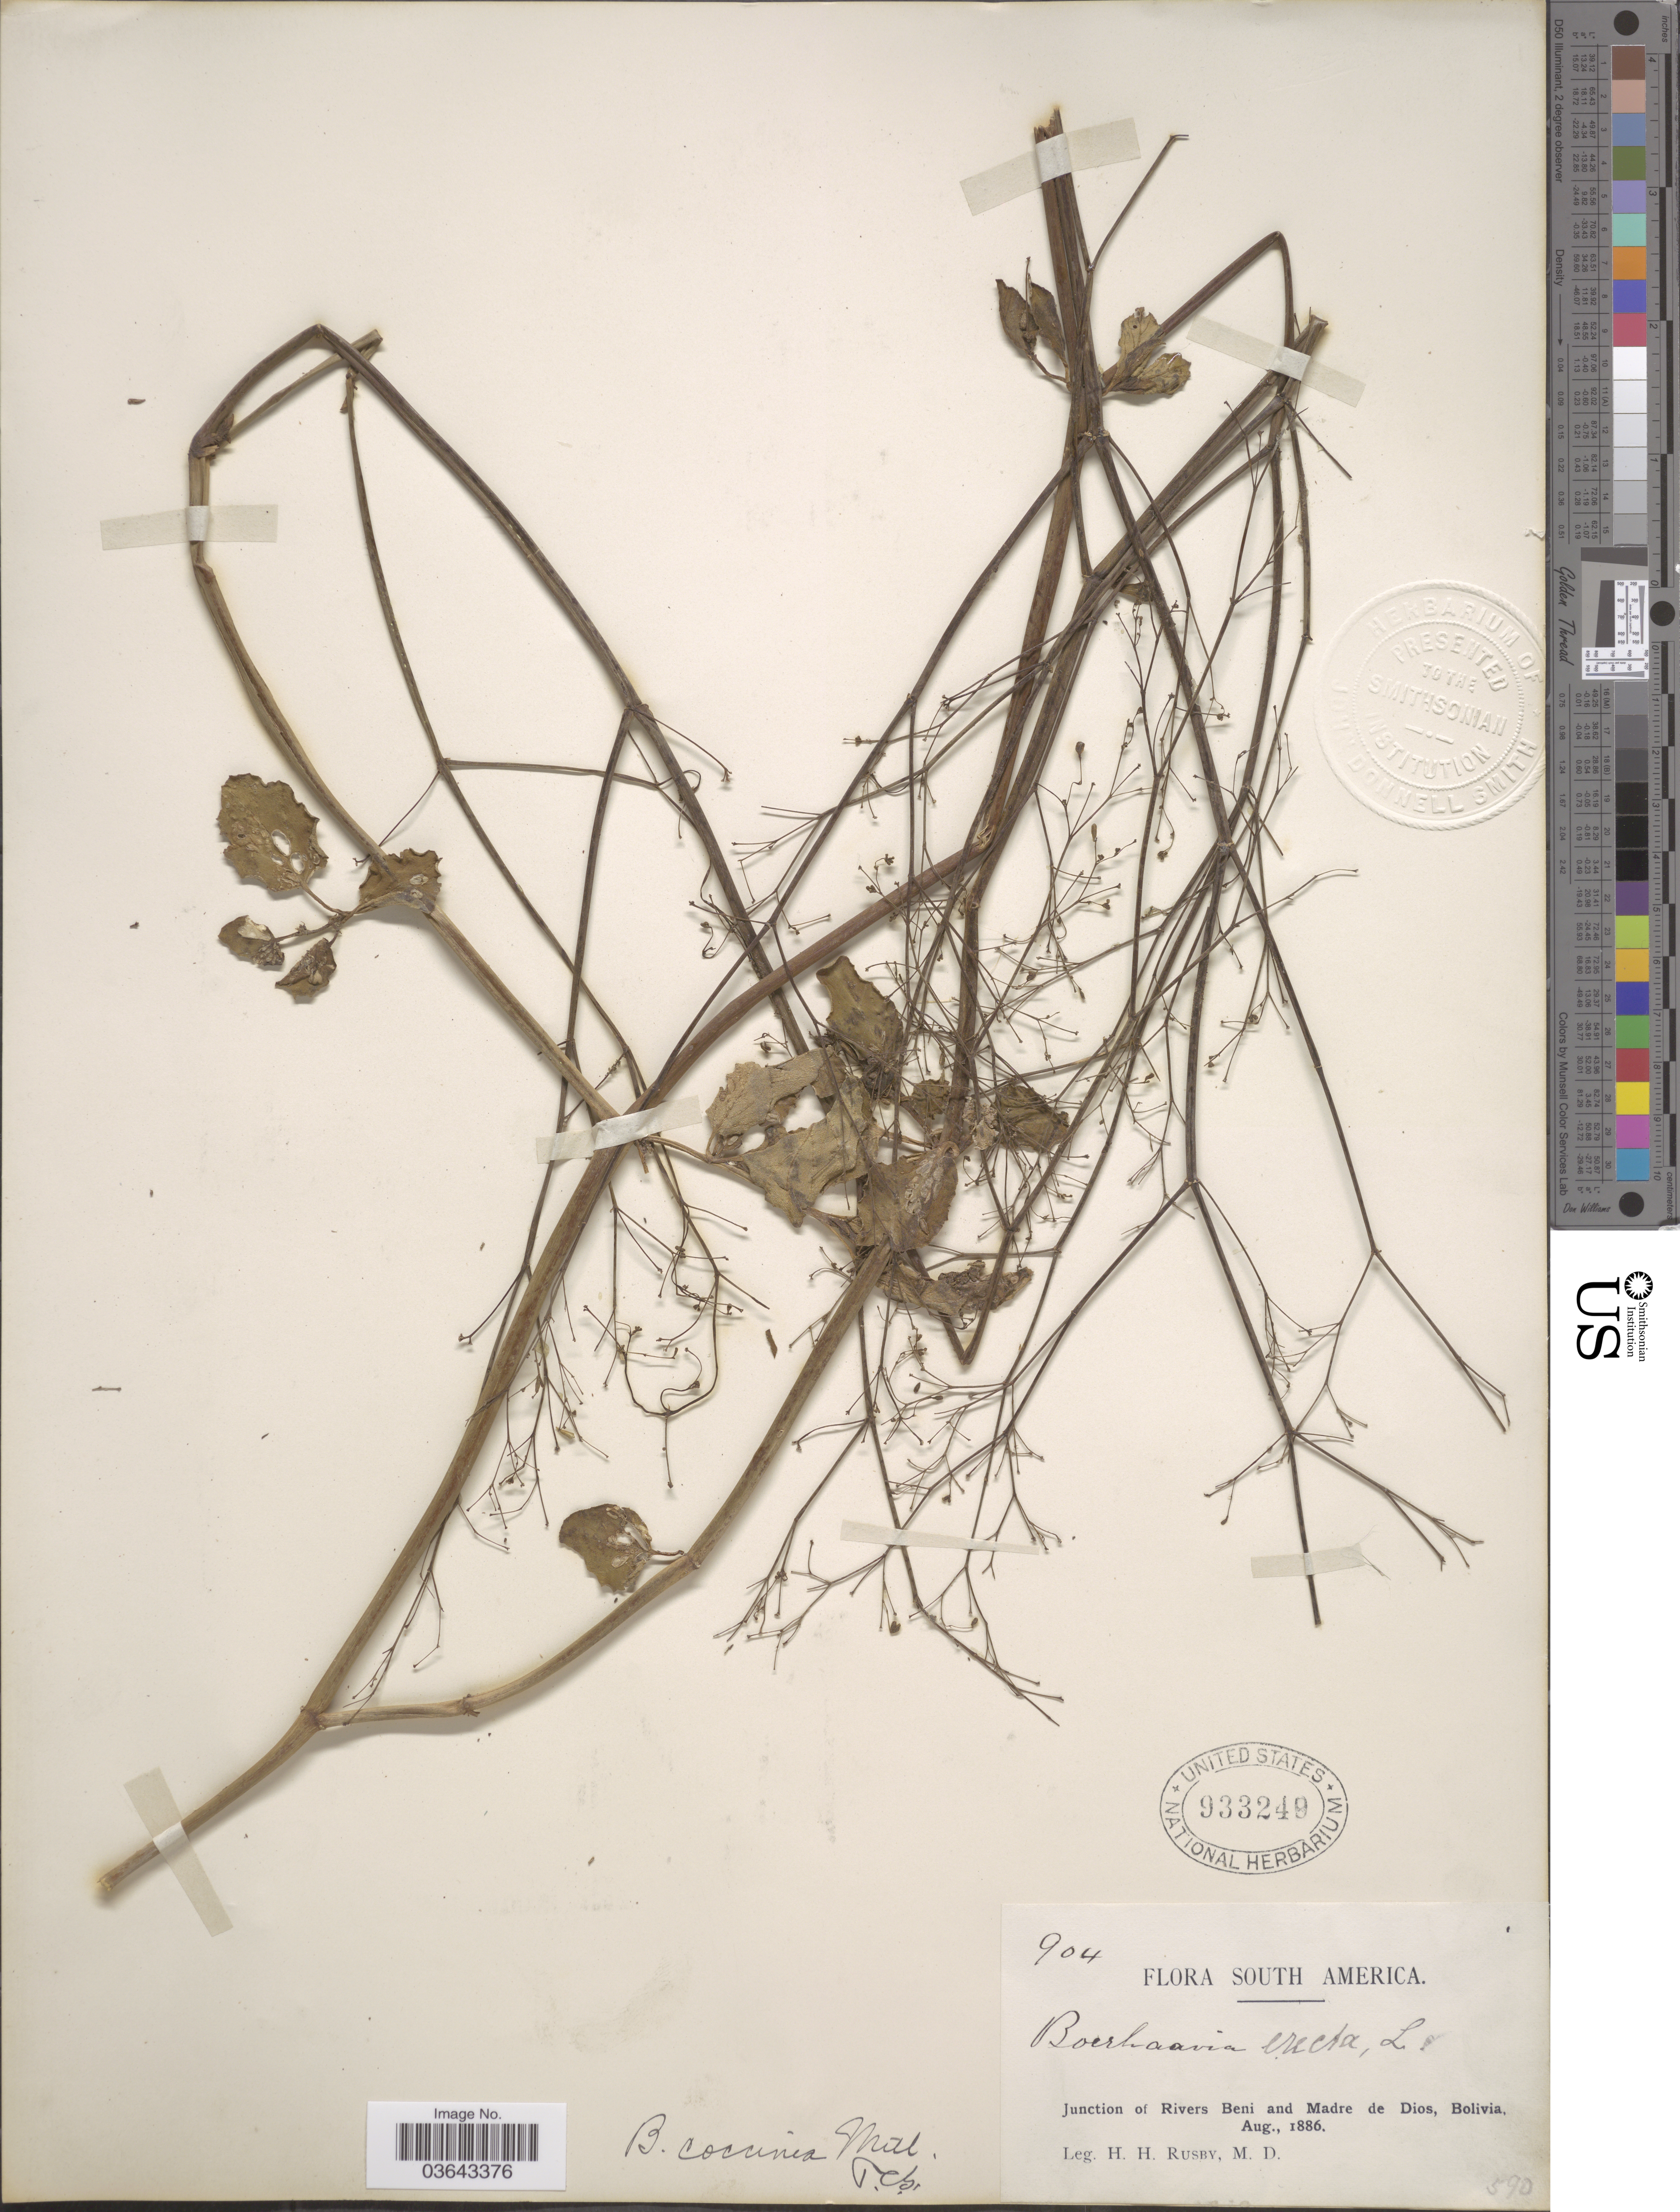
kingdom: Plantae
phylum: Tracheophyta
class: Magnoliopsida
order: Caryophyllales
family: Nyctaginaceae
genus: Boerhavia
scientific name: Boerhavia diffusa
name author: L.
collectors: H. H. Rusby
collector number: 904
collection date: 1886-08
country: Bolivia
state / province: Beni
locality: Junction of Rivers Beni and Madre de Dios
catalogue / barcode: US 933249